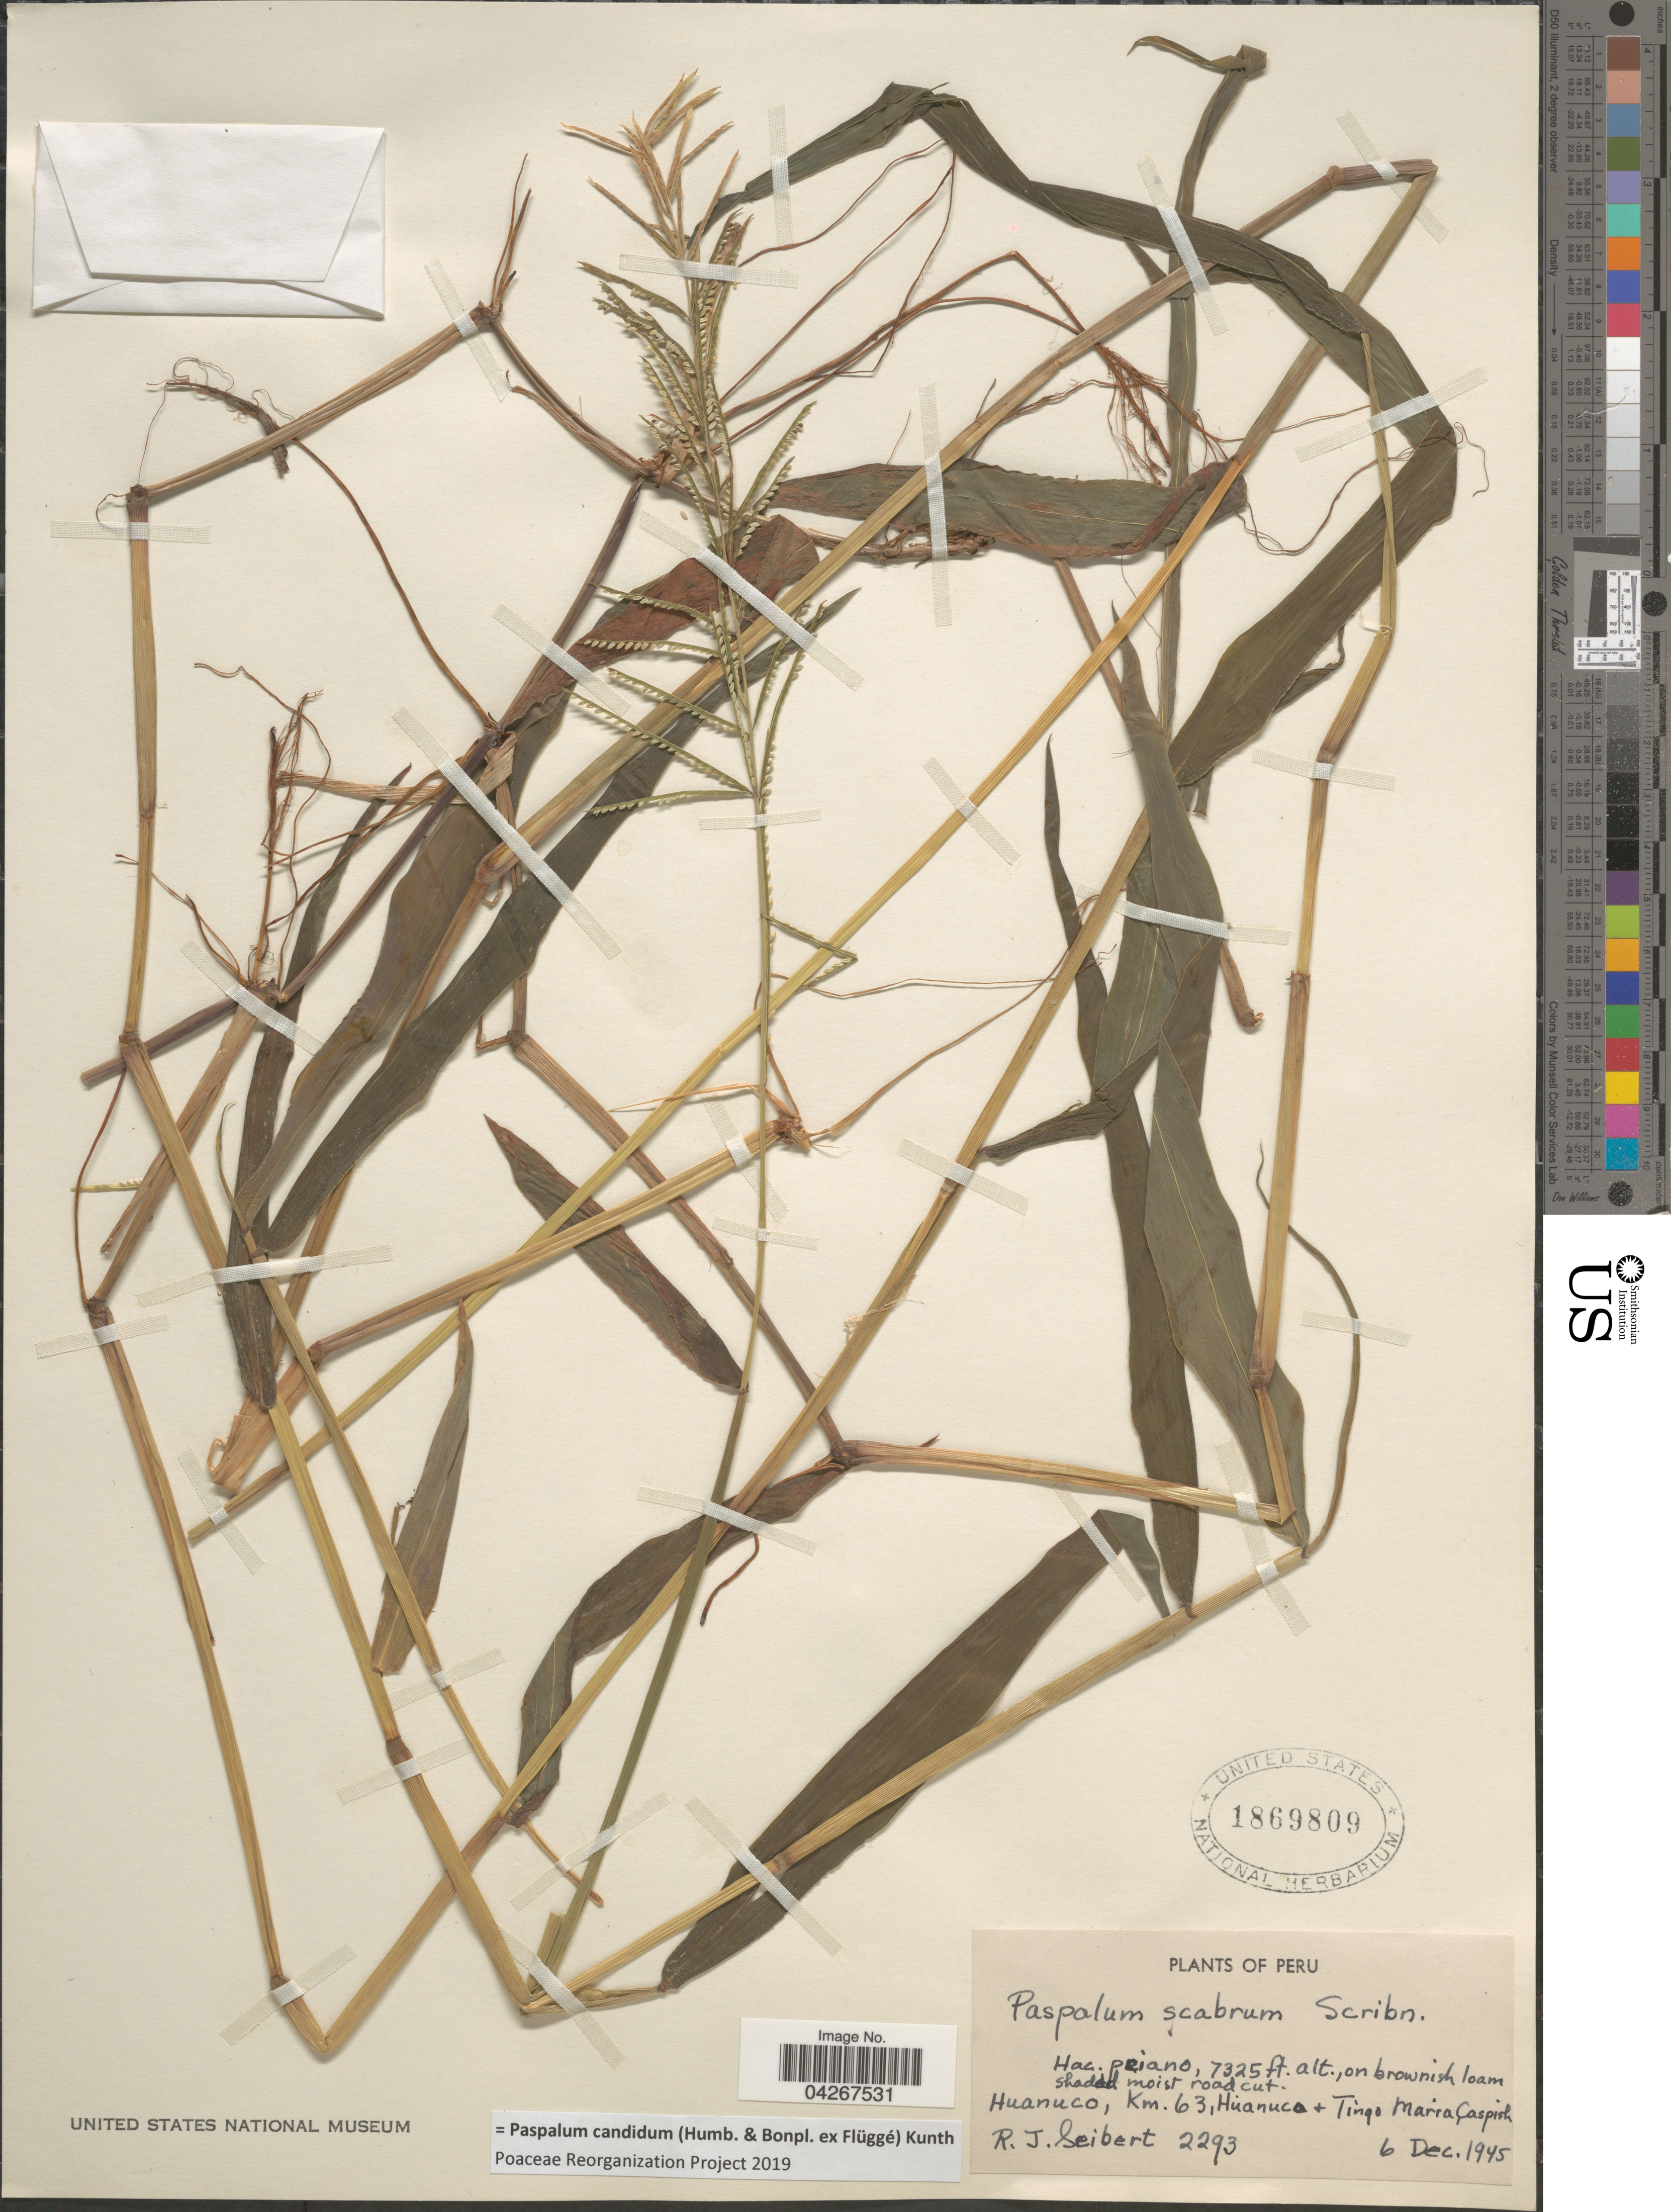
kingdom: Plantae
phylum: Tracheophyta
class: Liliopsida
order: Poales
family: Poaceae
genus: Paspalum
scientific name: Paspalum candidum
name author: (Humb. & Bonpl. ex Fleugge) Kunth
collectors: R. J. Seibert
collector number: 2293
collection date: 1945-12-06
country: Peru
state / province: Huánuco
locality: Hac. priano, on brownish loam shaded moist road cut. Km. 63, Huanuco+Tingo Maria Caspish.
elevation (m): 2233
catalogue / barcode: US 1869809